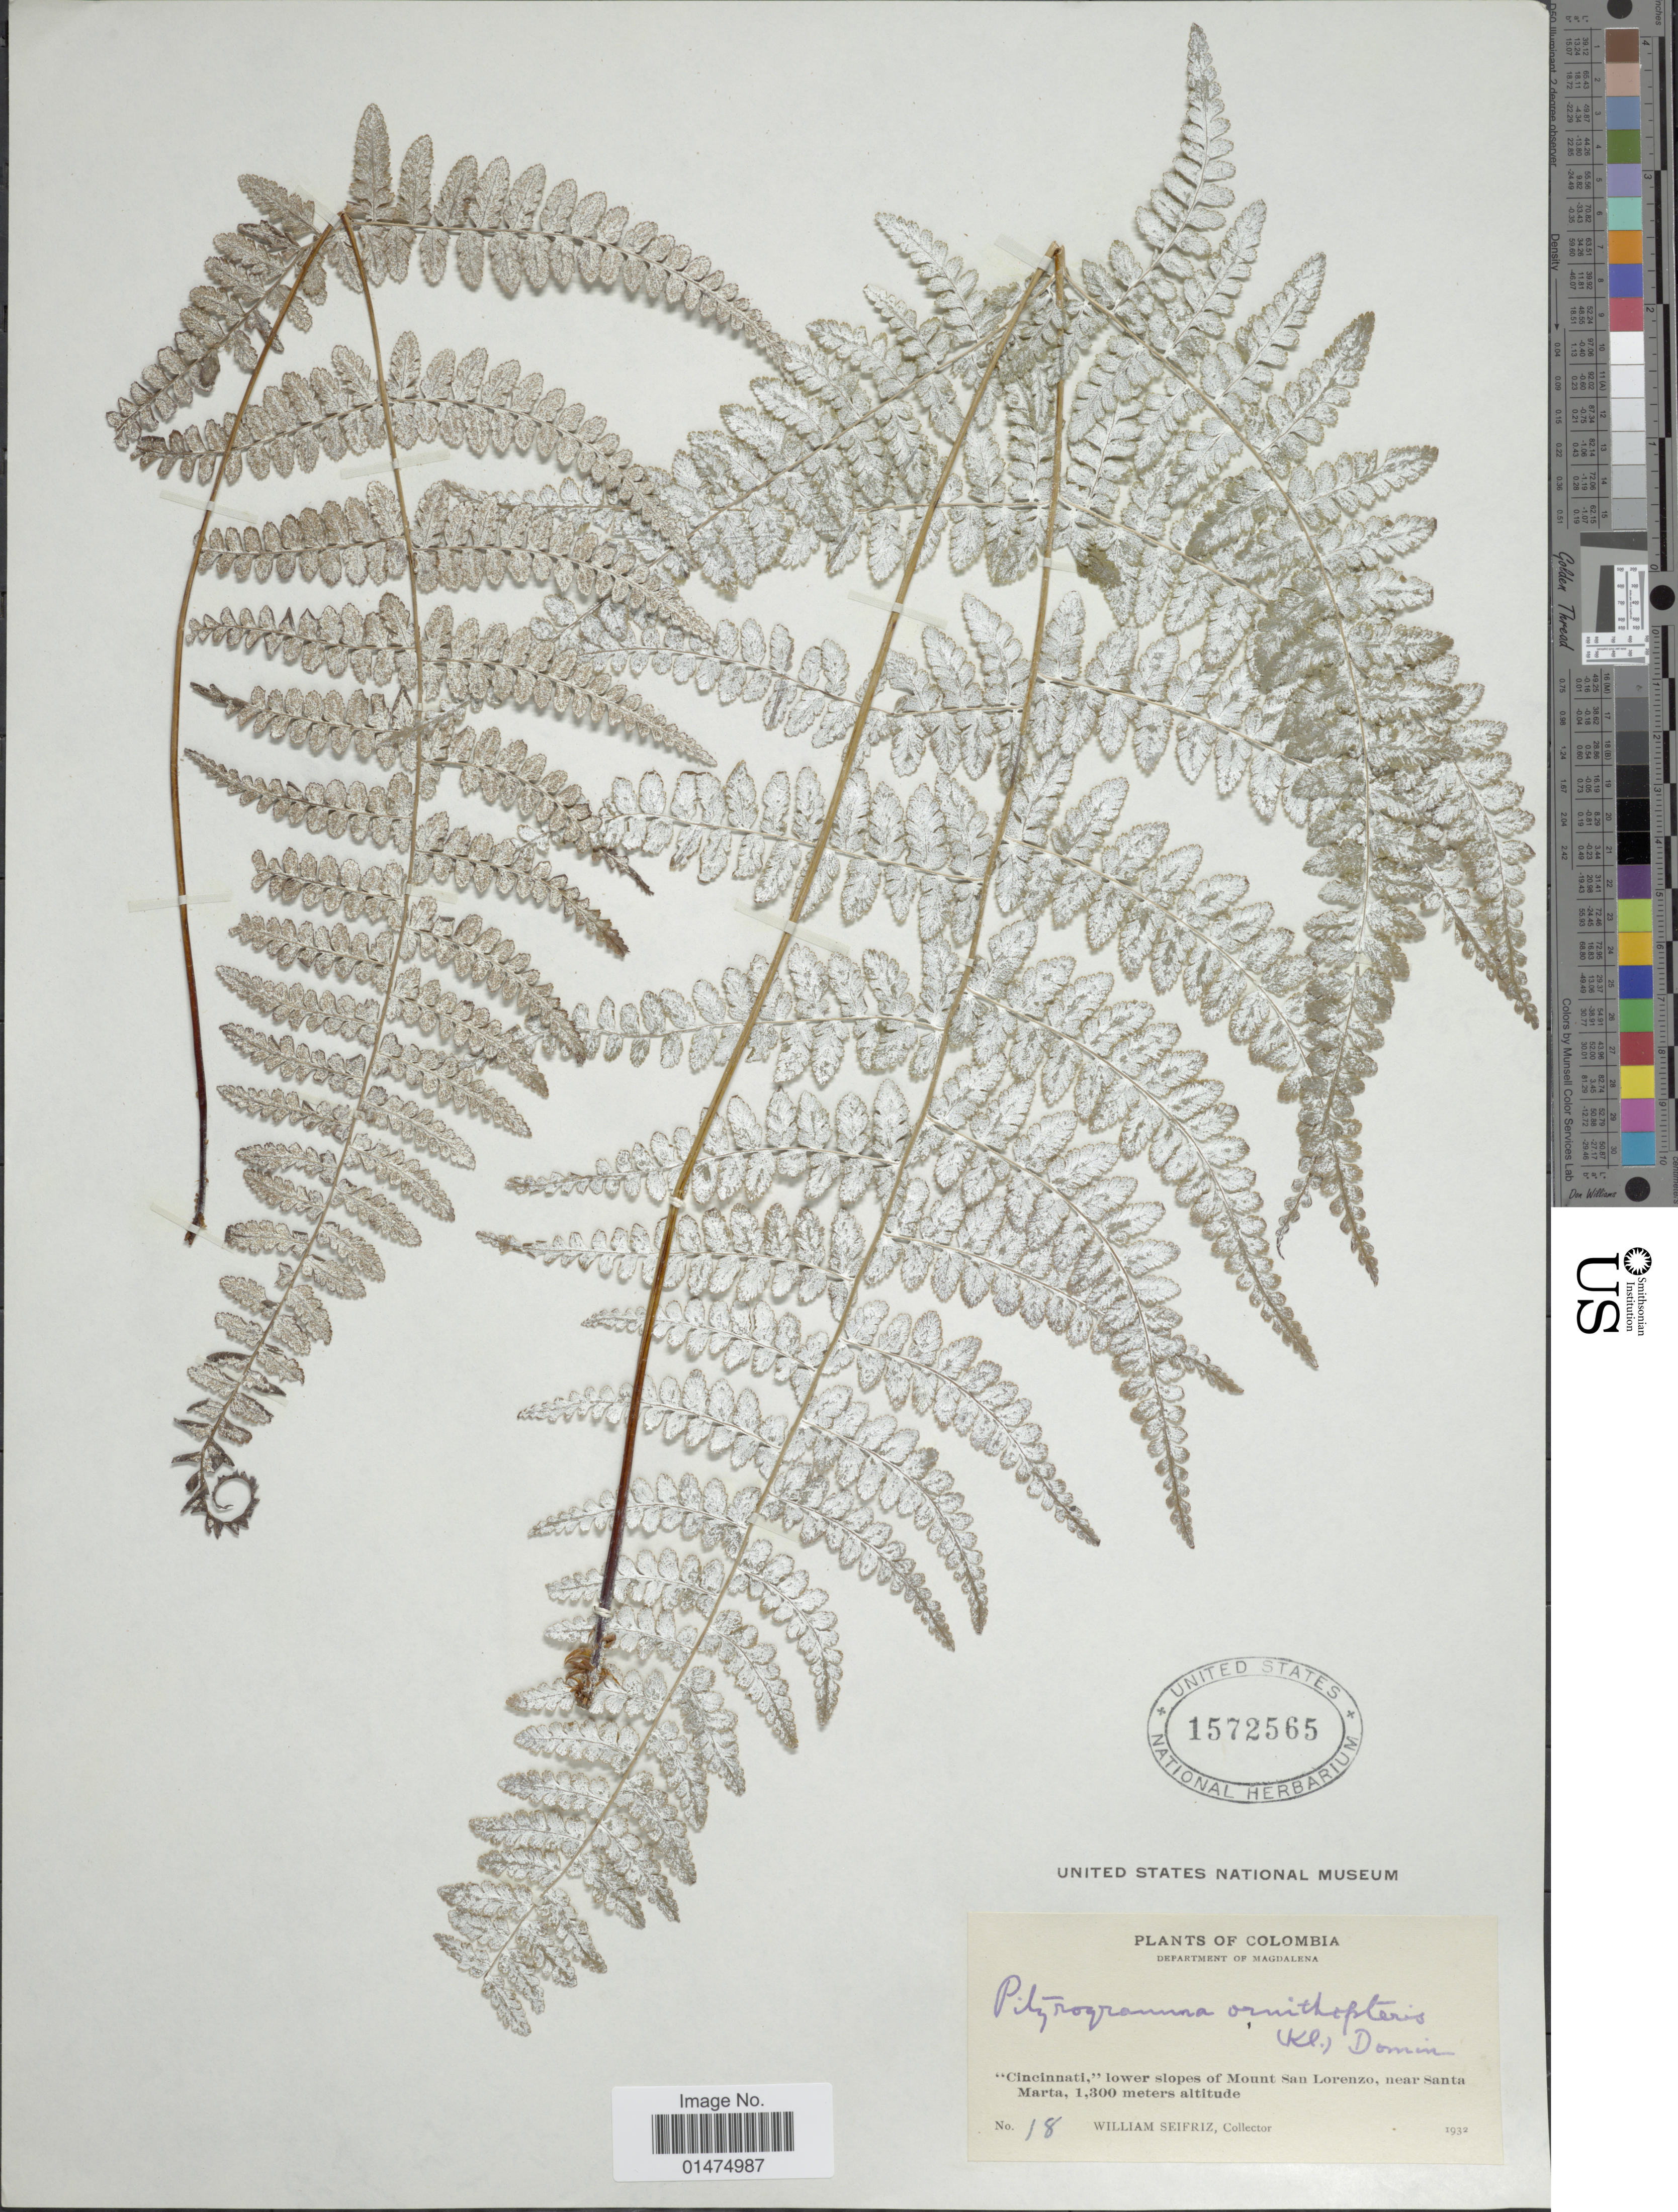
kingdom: Plantae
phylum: Tracheophyta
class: Polypodiopsida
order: Polypodiales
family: Pteridaceae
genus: Pityrogramma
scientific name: Pityrogramma chrysoconia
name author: (Desv.) Maxon ex Domin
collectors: W. Seifriz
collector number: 18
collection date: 1932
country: Colombia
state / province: Magdalena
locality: Deaprtment of Magdalena, Cincinnati, lowe slopes of Mount San Lorenzo, near Santa Marta.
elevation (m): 1300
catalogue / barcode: US 1572565